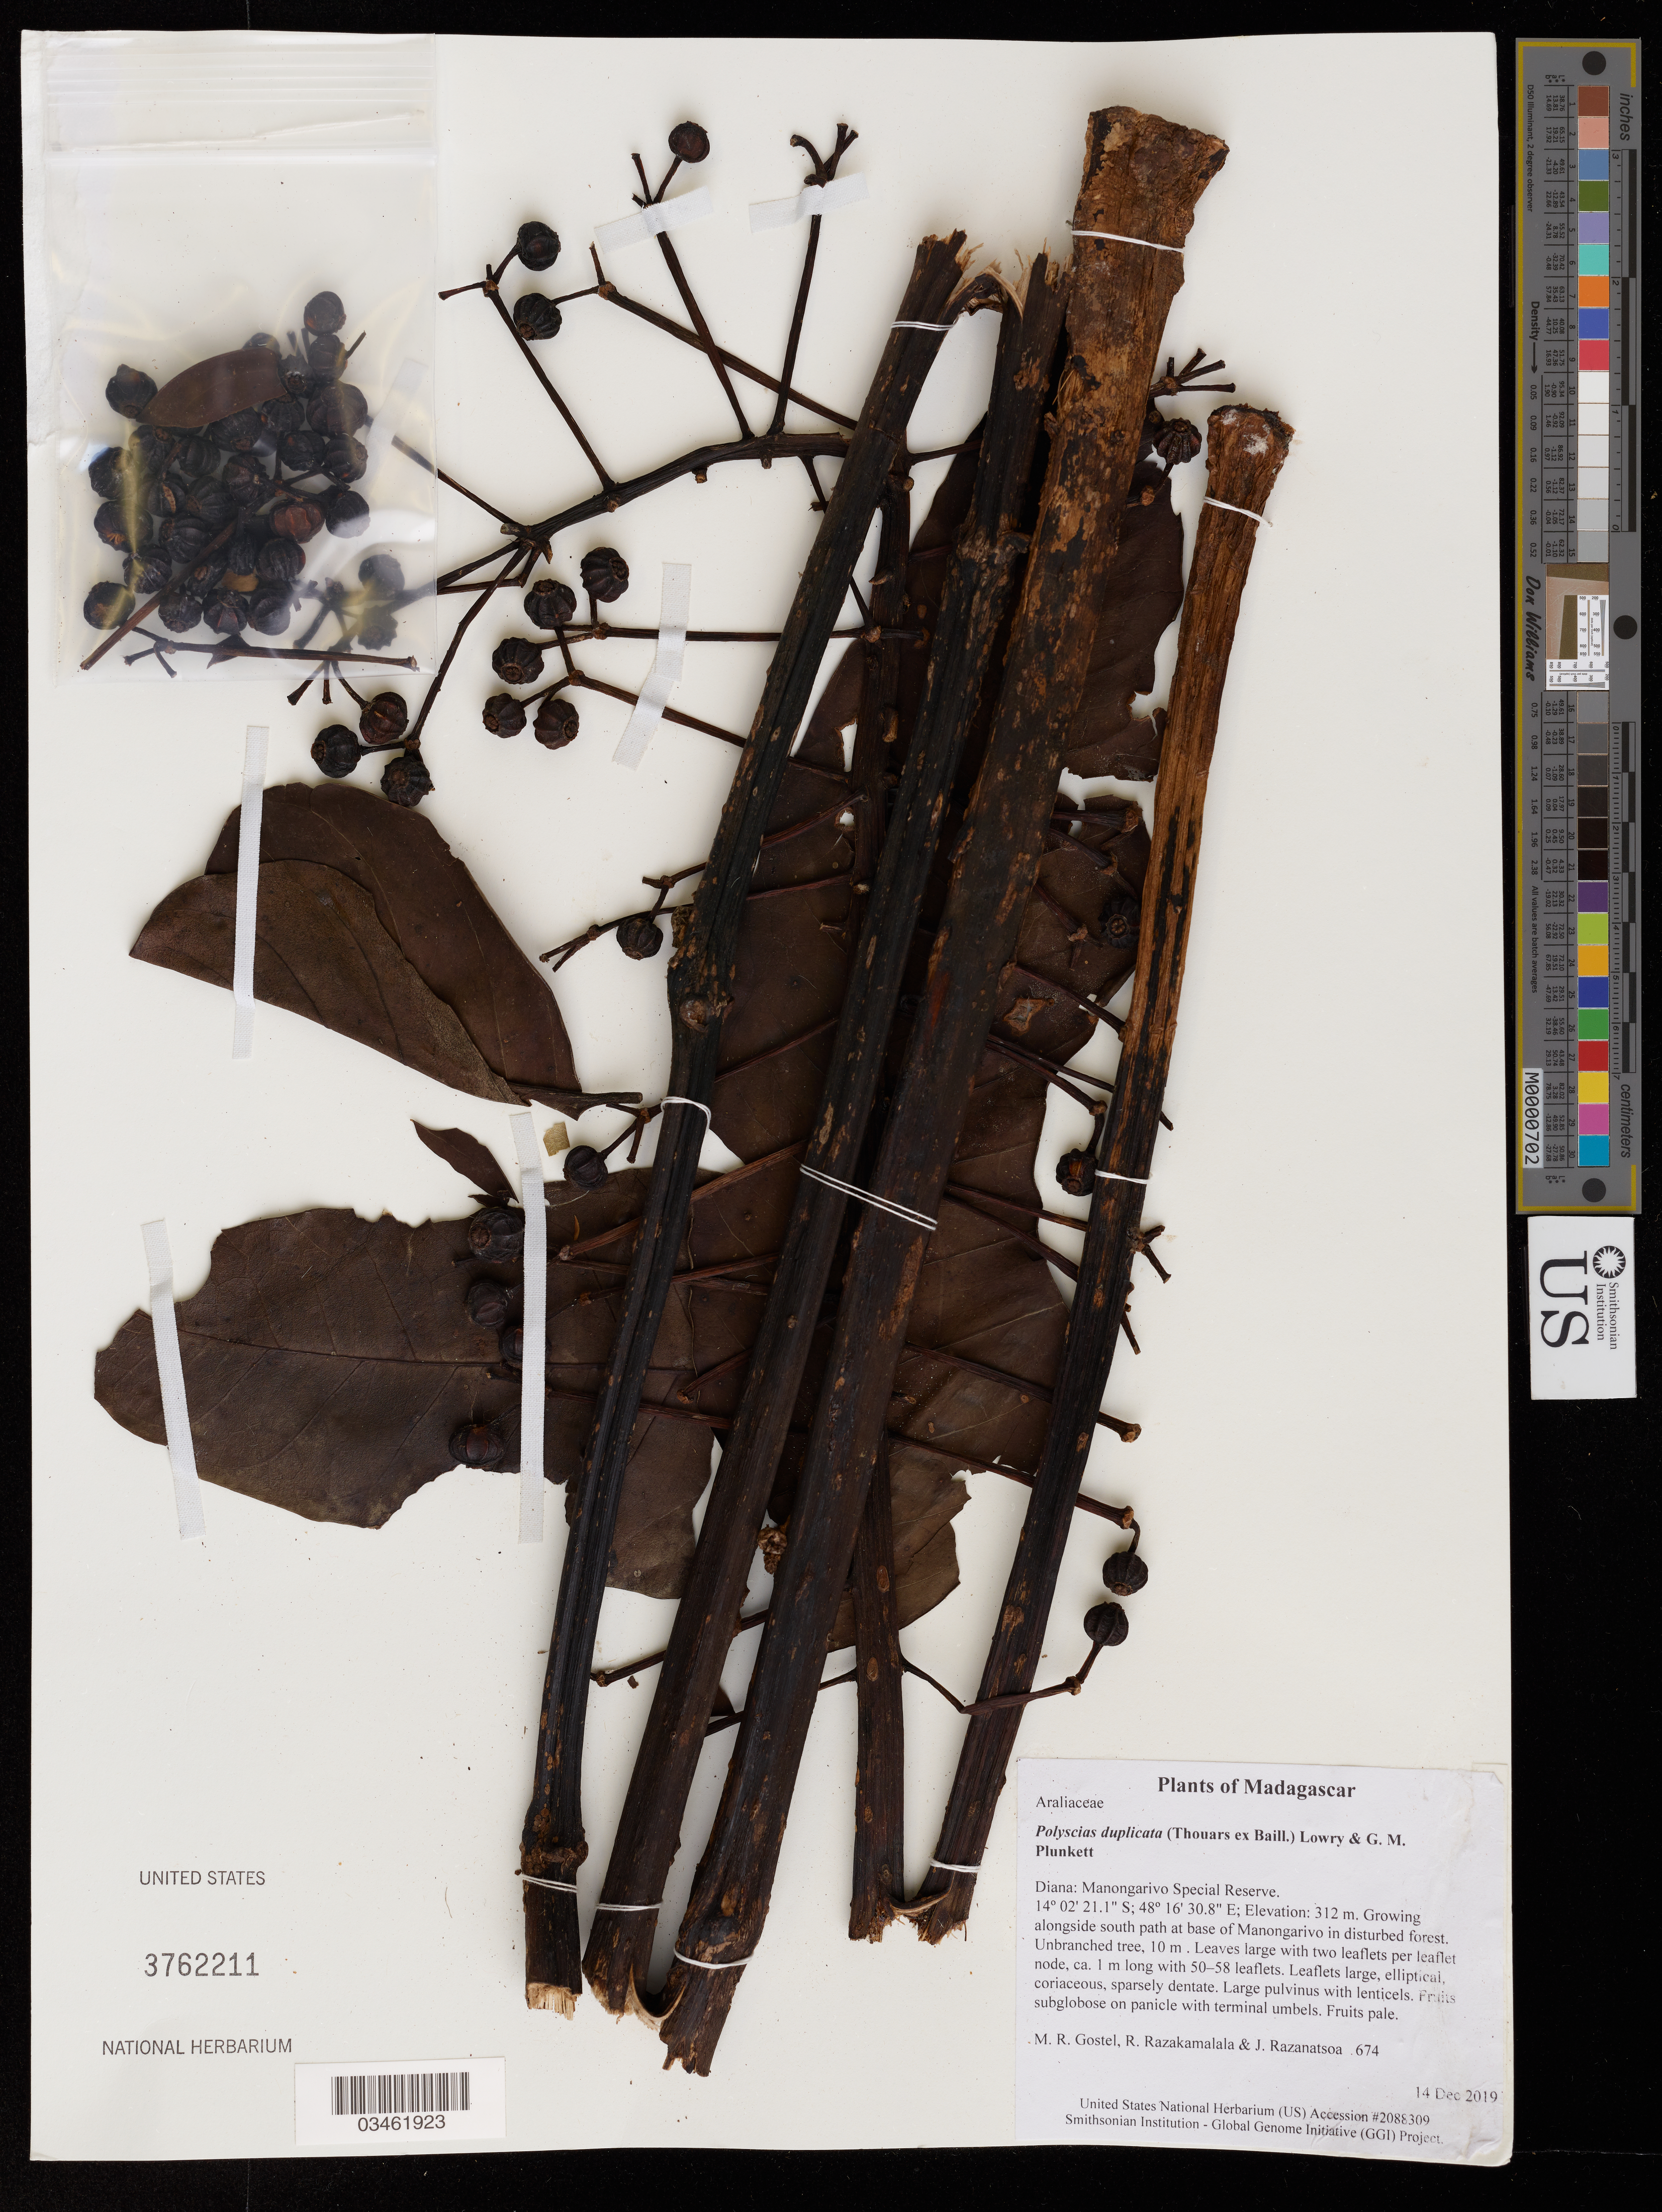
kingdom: Plantae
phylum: Tracheophyta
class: Magnoliopsida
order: Apiales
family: Araliaceae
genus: Polyscias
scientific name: Polyscias duplicata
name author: (Thouars ex Baill.) Lowry & G. M. Plunkett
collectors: M. R. Gostel, R. Razakamalala & J. Razanatsoa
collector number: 674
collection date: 2019-12-14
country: Madagascar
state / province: Diana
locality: Manongarivo Special Reserve. Alongside south path at base of Manongarivo in disturbed forest.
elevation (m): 312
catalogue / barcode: US 3762211